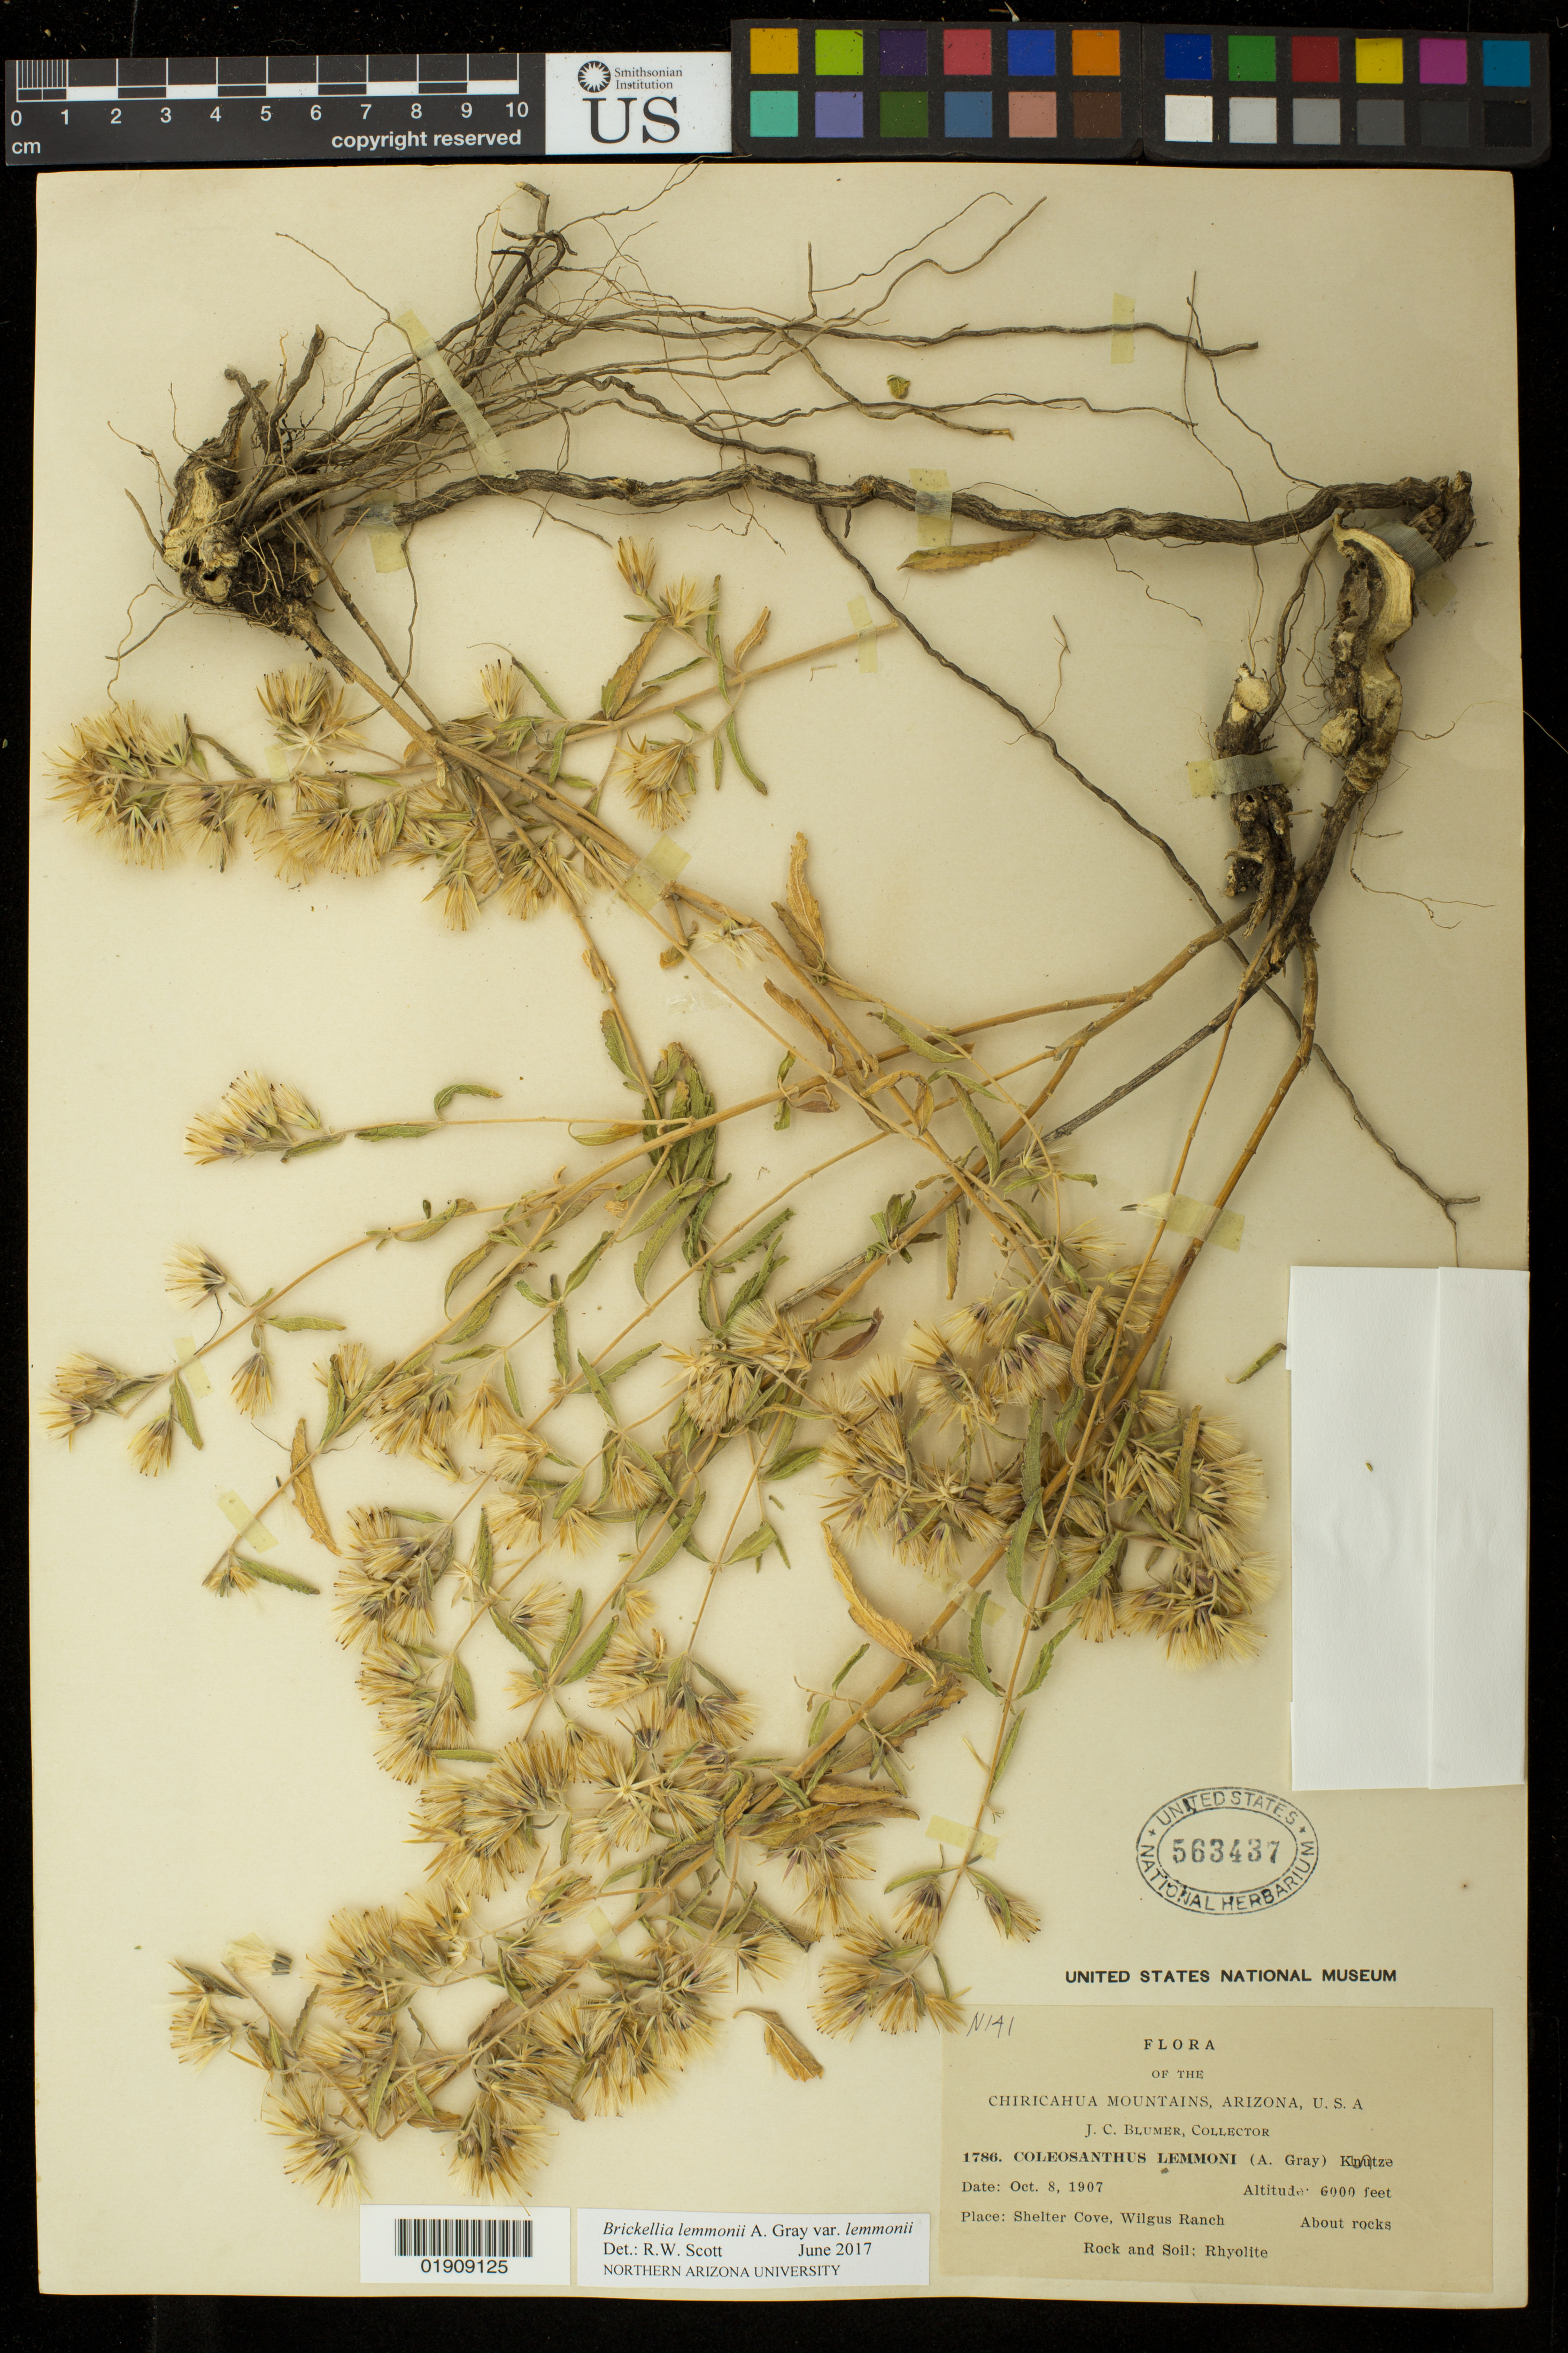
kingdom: Plantae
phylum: Tracheophyta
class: Magnoliopsida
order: Asterales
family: Asteraceae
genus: Brickellia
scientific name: Brickellia lemmonii var. lemmonii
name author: A. Gray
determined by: Scott, Randall W., (ASC), Northern Arizona University (UNITED STATES)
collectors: J. C. Blumer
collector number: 1786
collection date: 1907-10-08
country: United States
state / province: Arizona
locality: Chiricahua Mountains. Shelter Cove, Wilgus Ranch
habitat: Rock and soil: Rhyolite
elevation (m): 1829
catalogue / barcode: US 563437